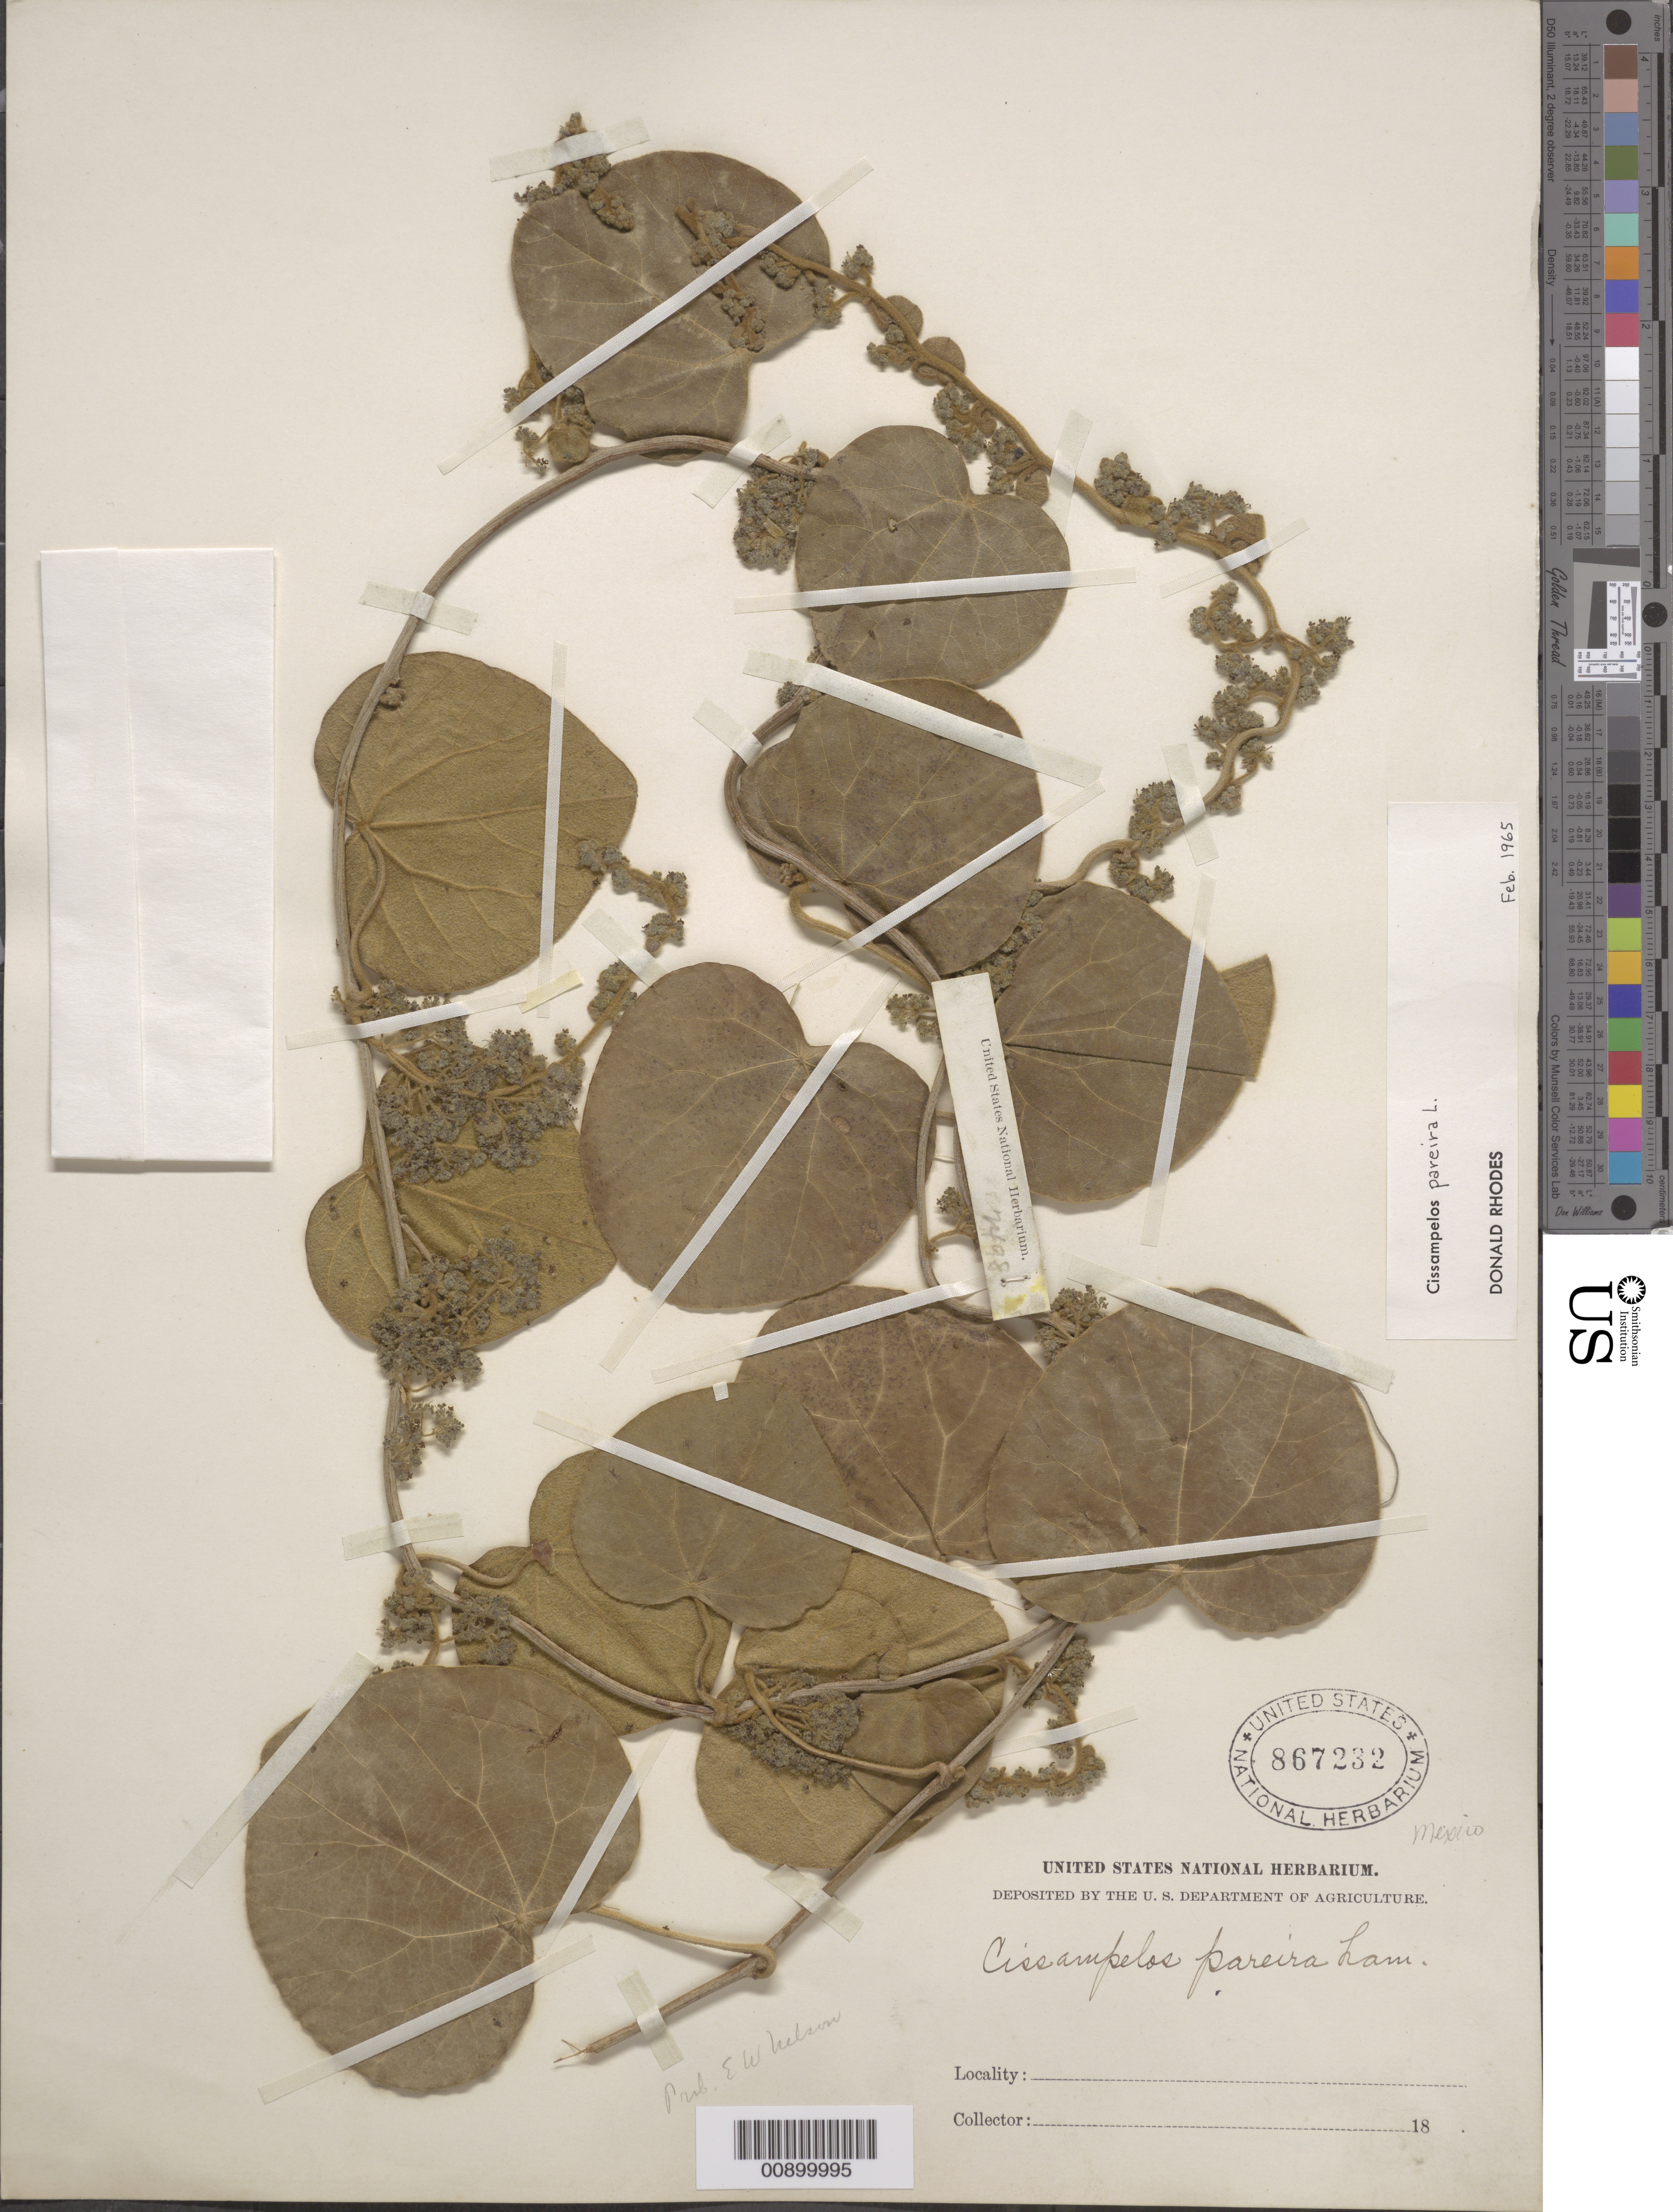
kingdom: Plantae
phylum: Tracheophyta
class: Magnoliopsida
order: Ranunculales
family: Menispermaceae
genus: Cissampelos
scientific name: Cissampelos pareira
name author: L.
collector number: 2498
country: Mexico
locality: Mexico.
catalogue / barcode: US 867232